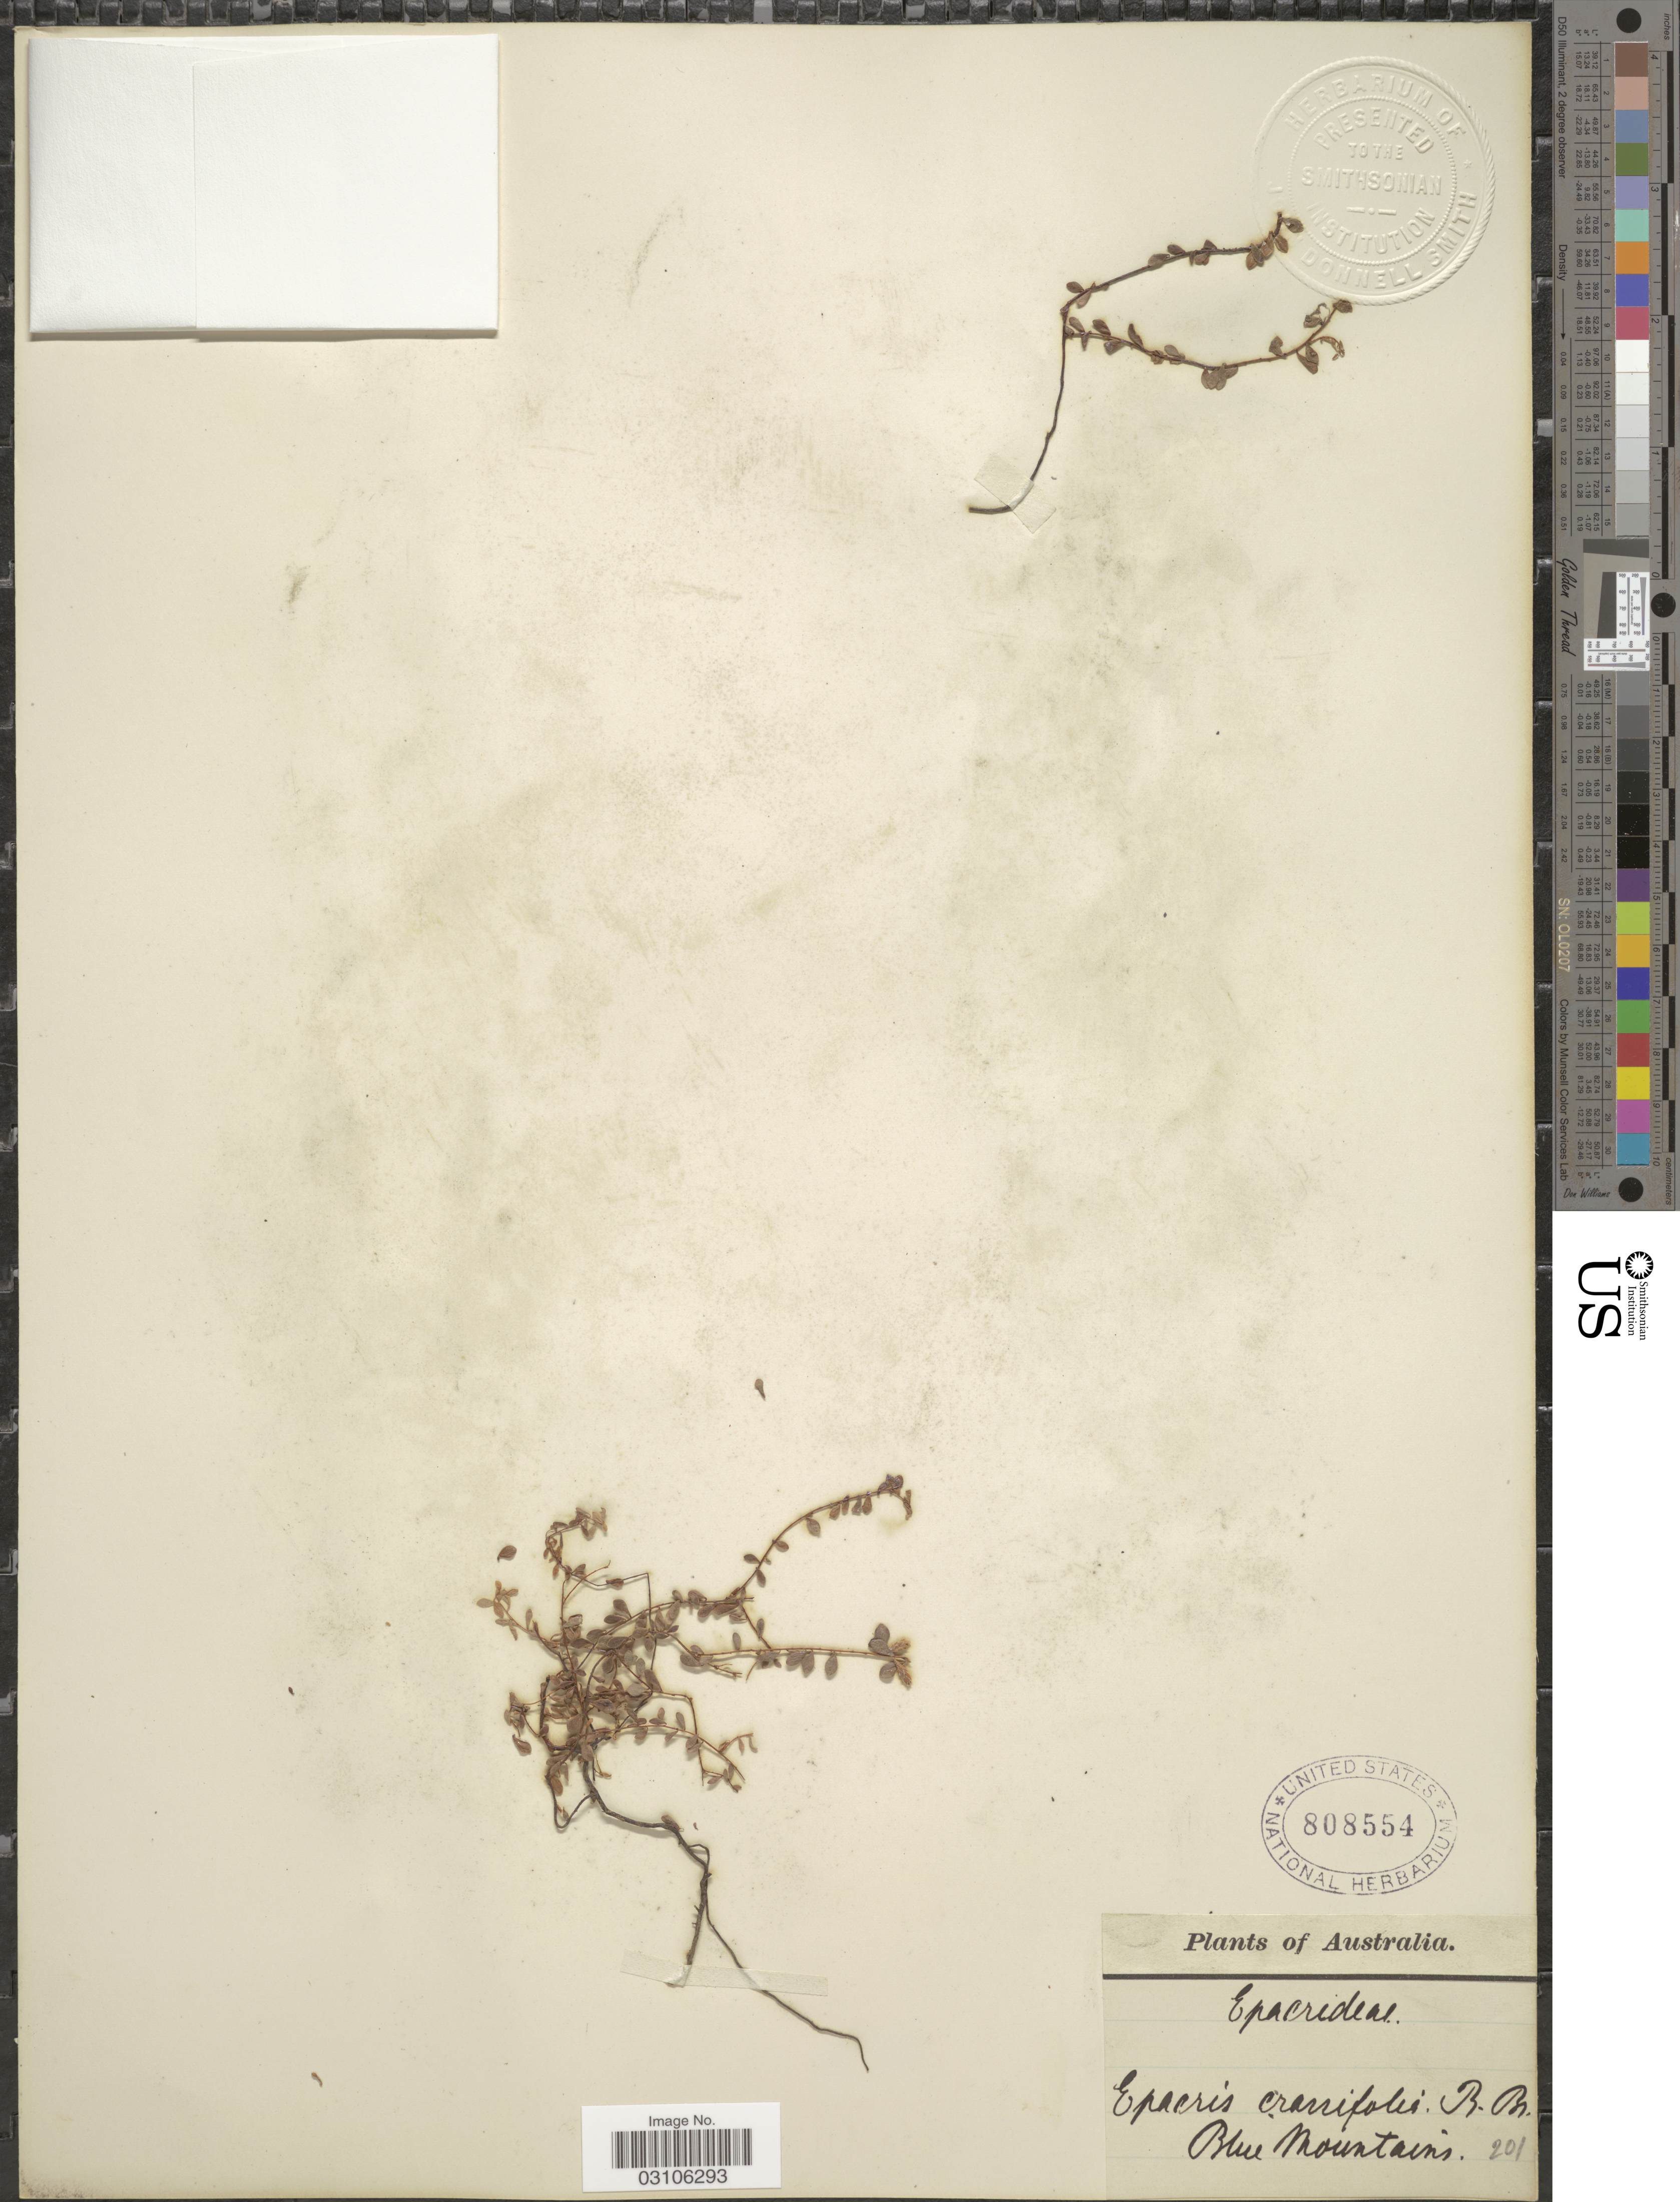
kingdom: Plantae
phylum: Tracheophyta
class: Magnoliopsida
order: Ericales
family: Ericaceae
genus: Epacris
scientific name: Epacris crassifolia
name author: R. Br.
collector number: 201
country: Australia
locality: Blue Mountains.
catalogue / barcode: US 808554